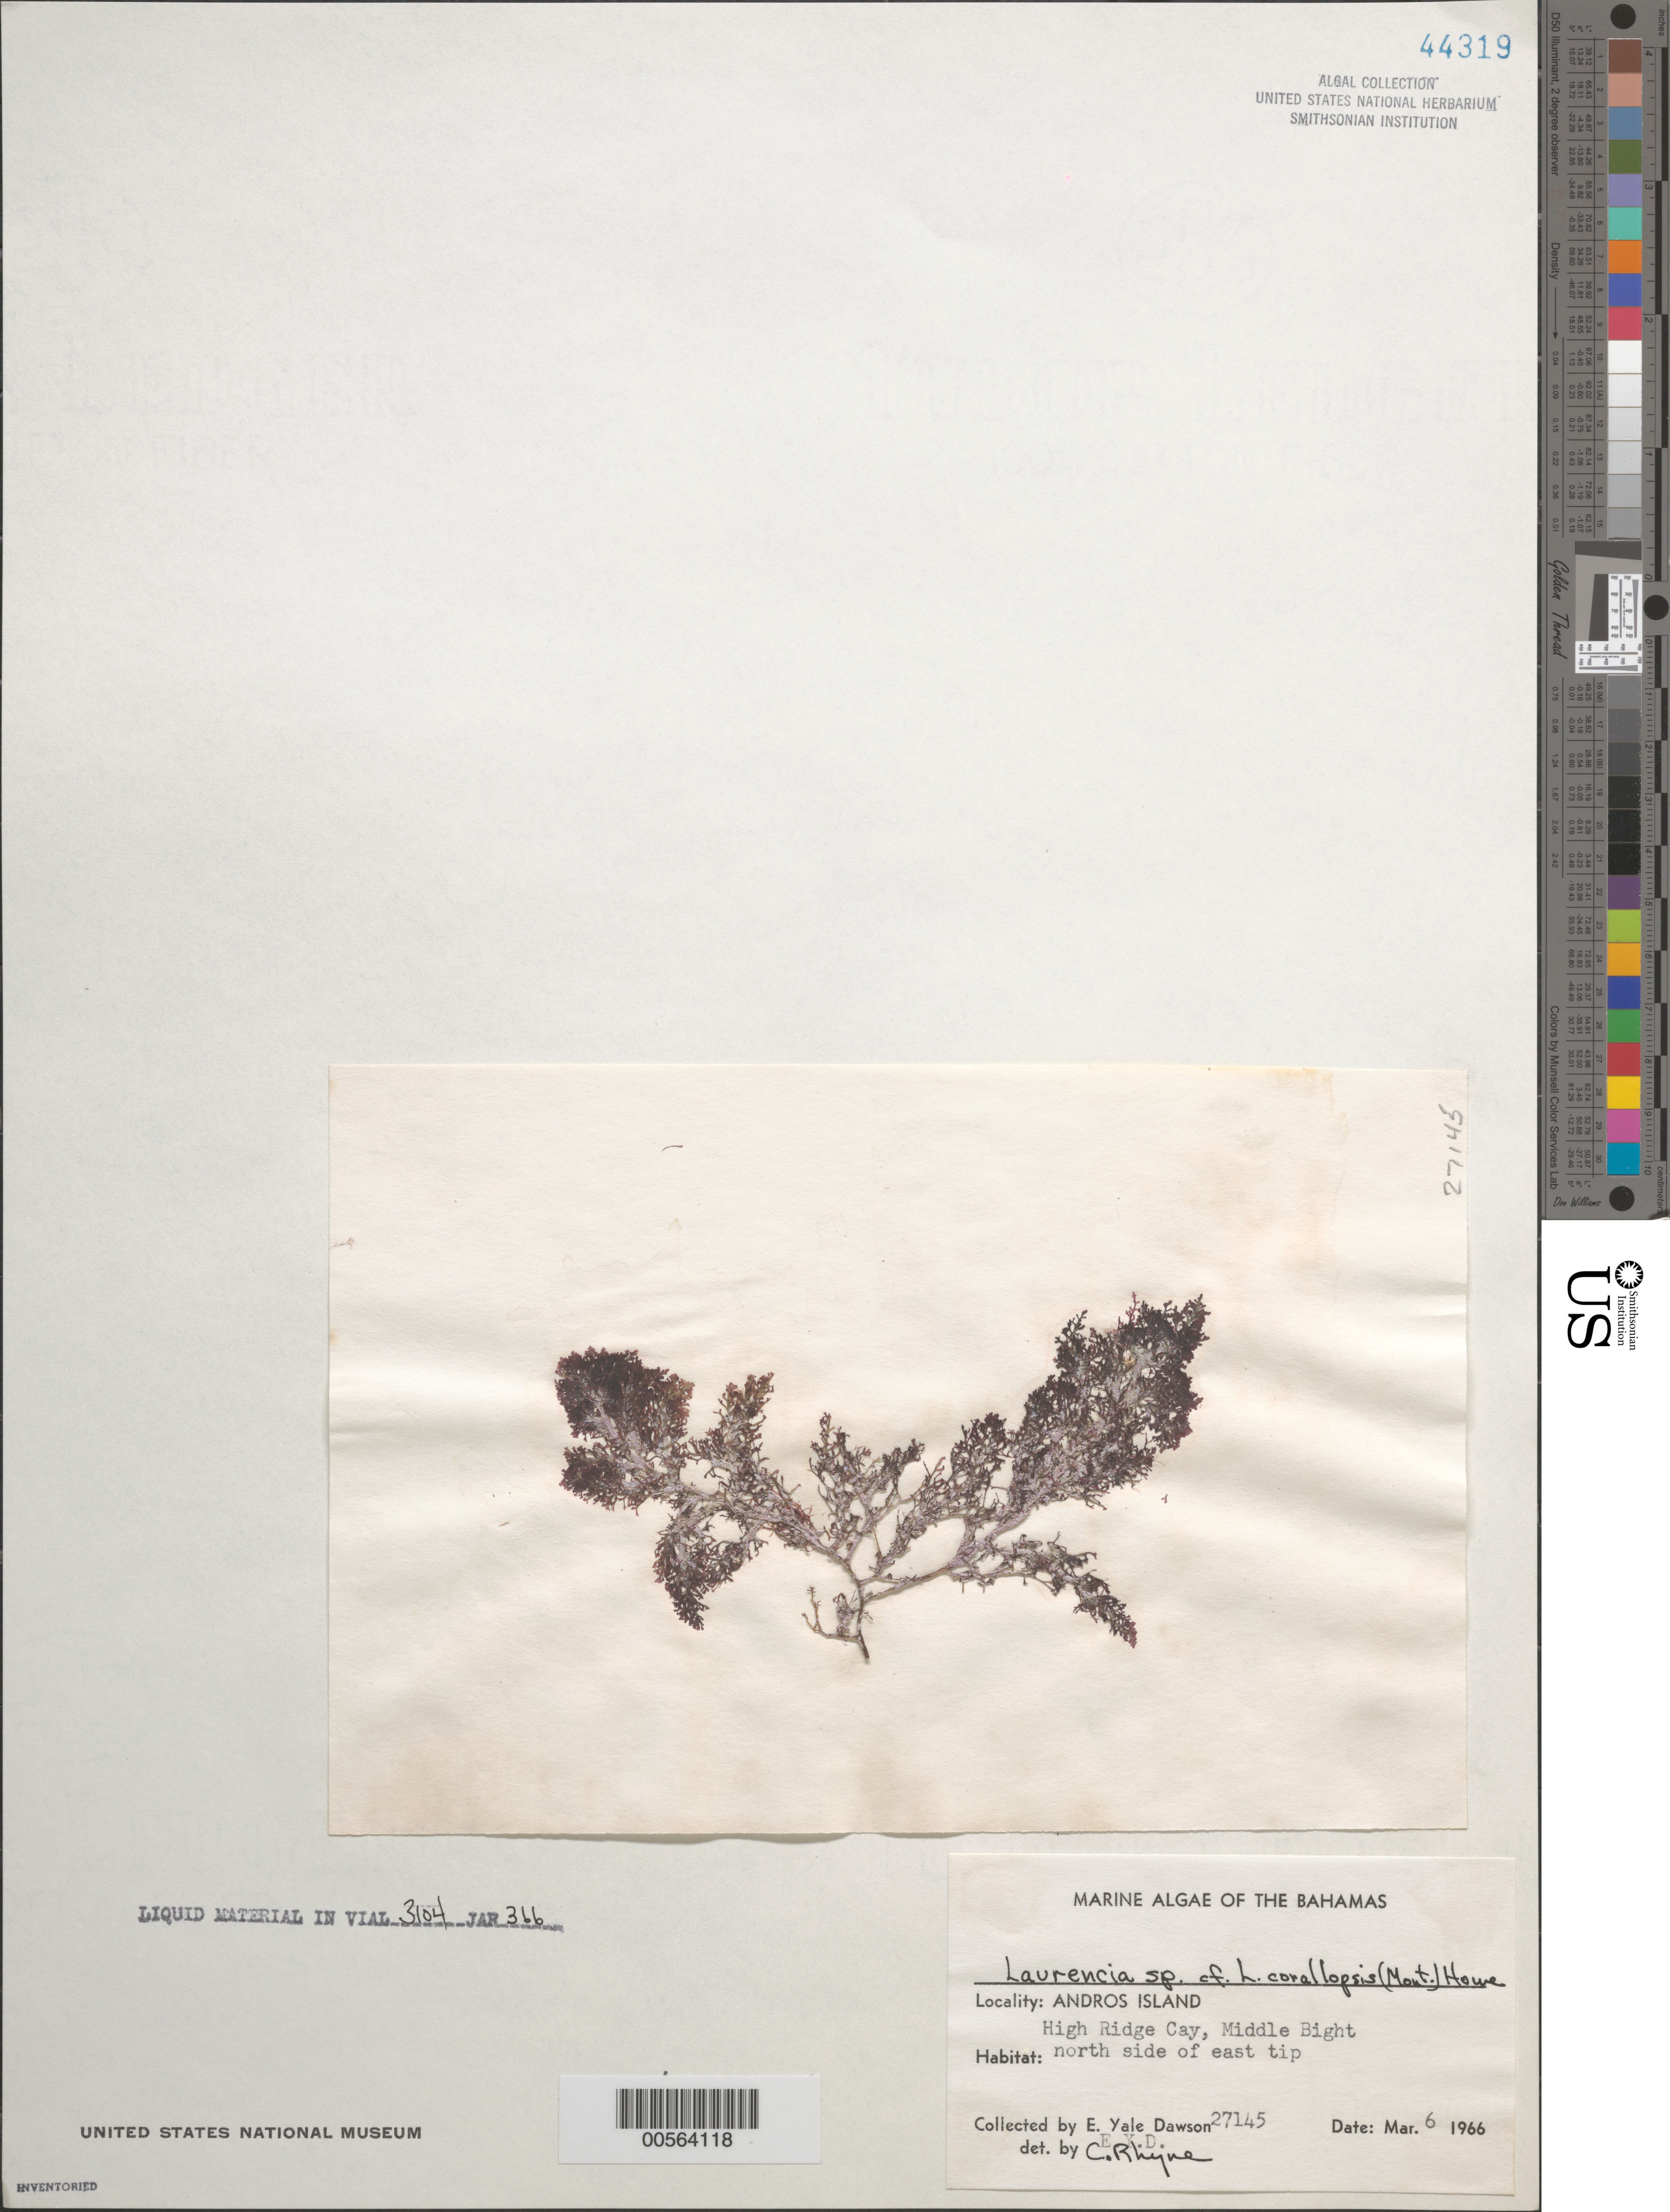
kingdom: Plantae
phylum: Rhodophyta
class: Florideophyceae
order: Ceramiales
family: Rhodomelaceae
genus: Palisada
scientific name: Palisada corallopsis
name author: (Montagne) Sentíes et al.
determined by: Algae name updating Project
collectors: E. Y. Dawson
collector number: EYD 27145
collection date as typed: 06 Mar 1966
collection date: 1966-03-06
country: Bahamas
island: High Ridge Cay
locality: Middle Bight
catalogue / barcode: US 44319